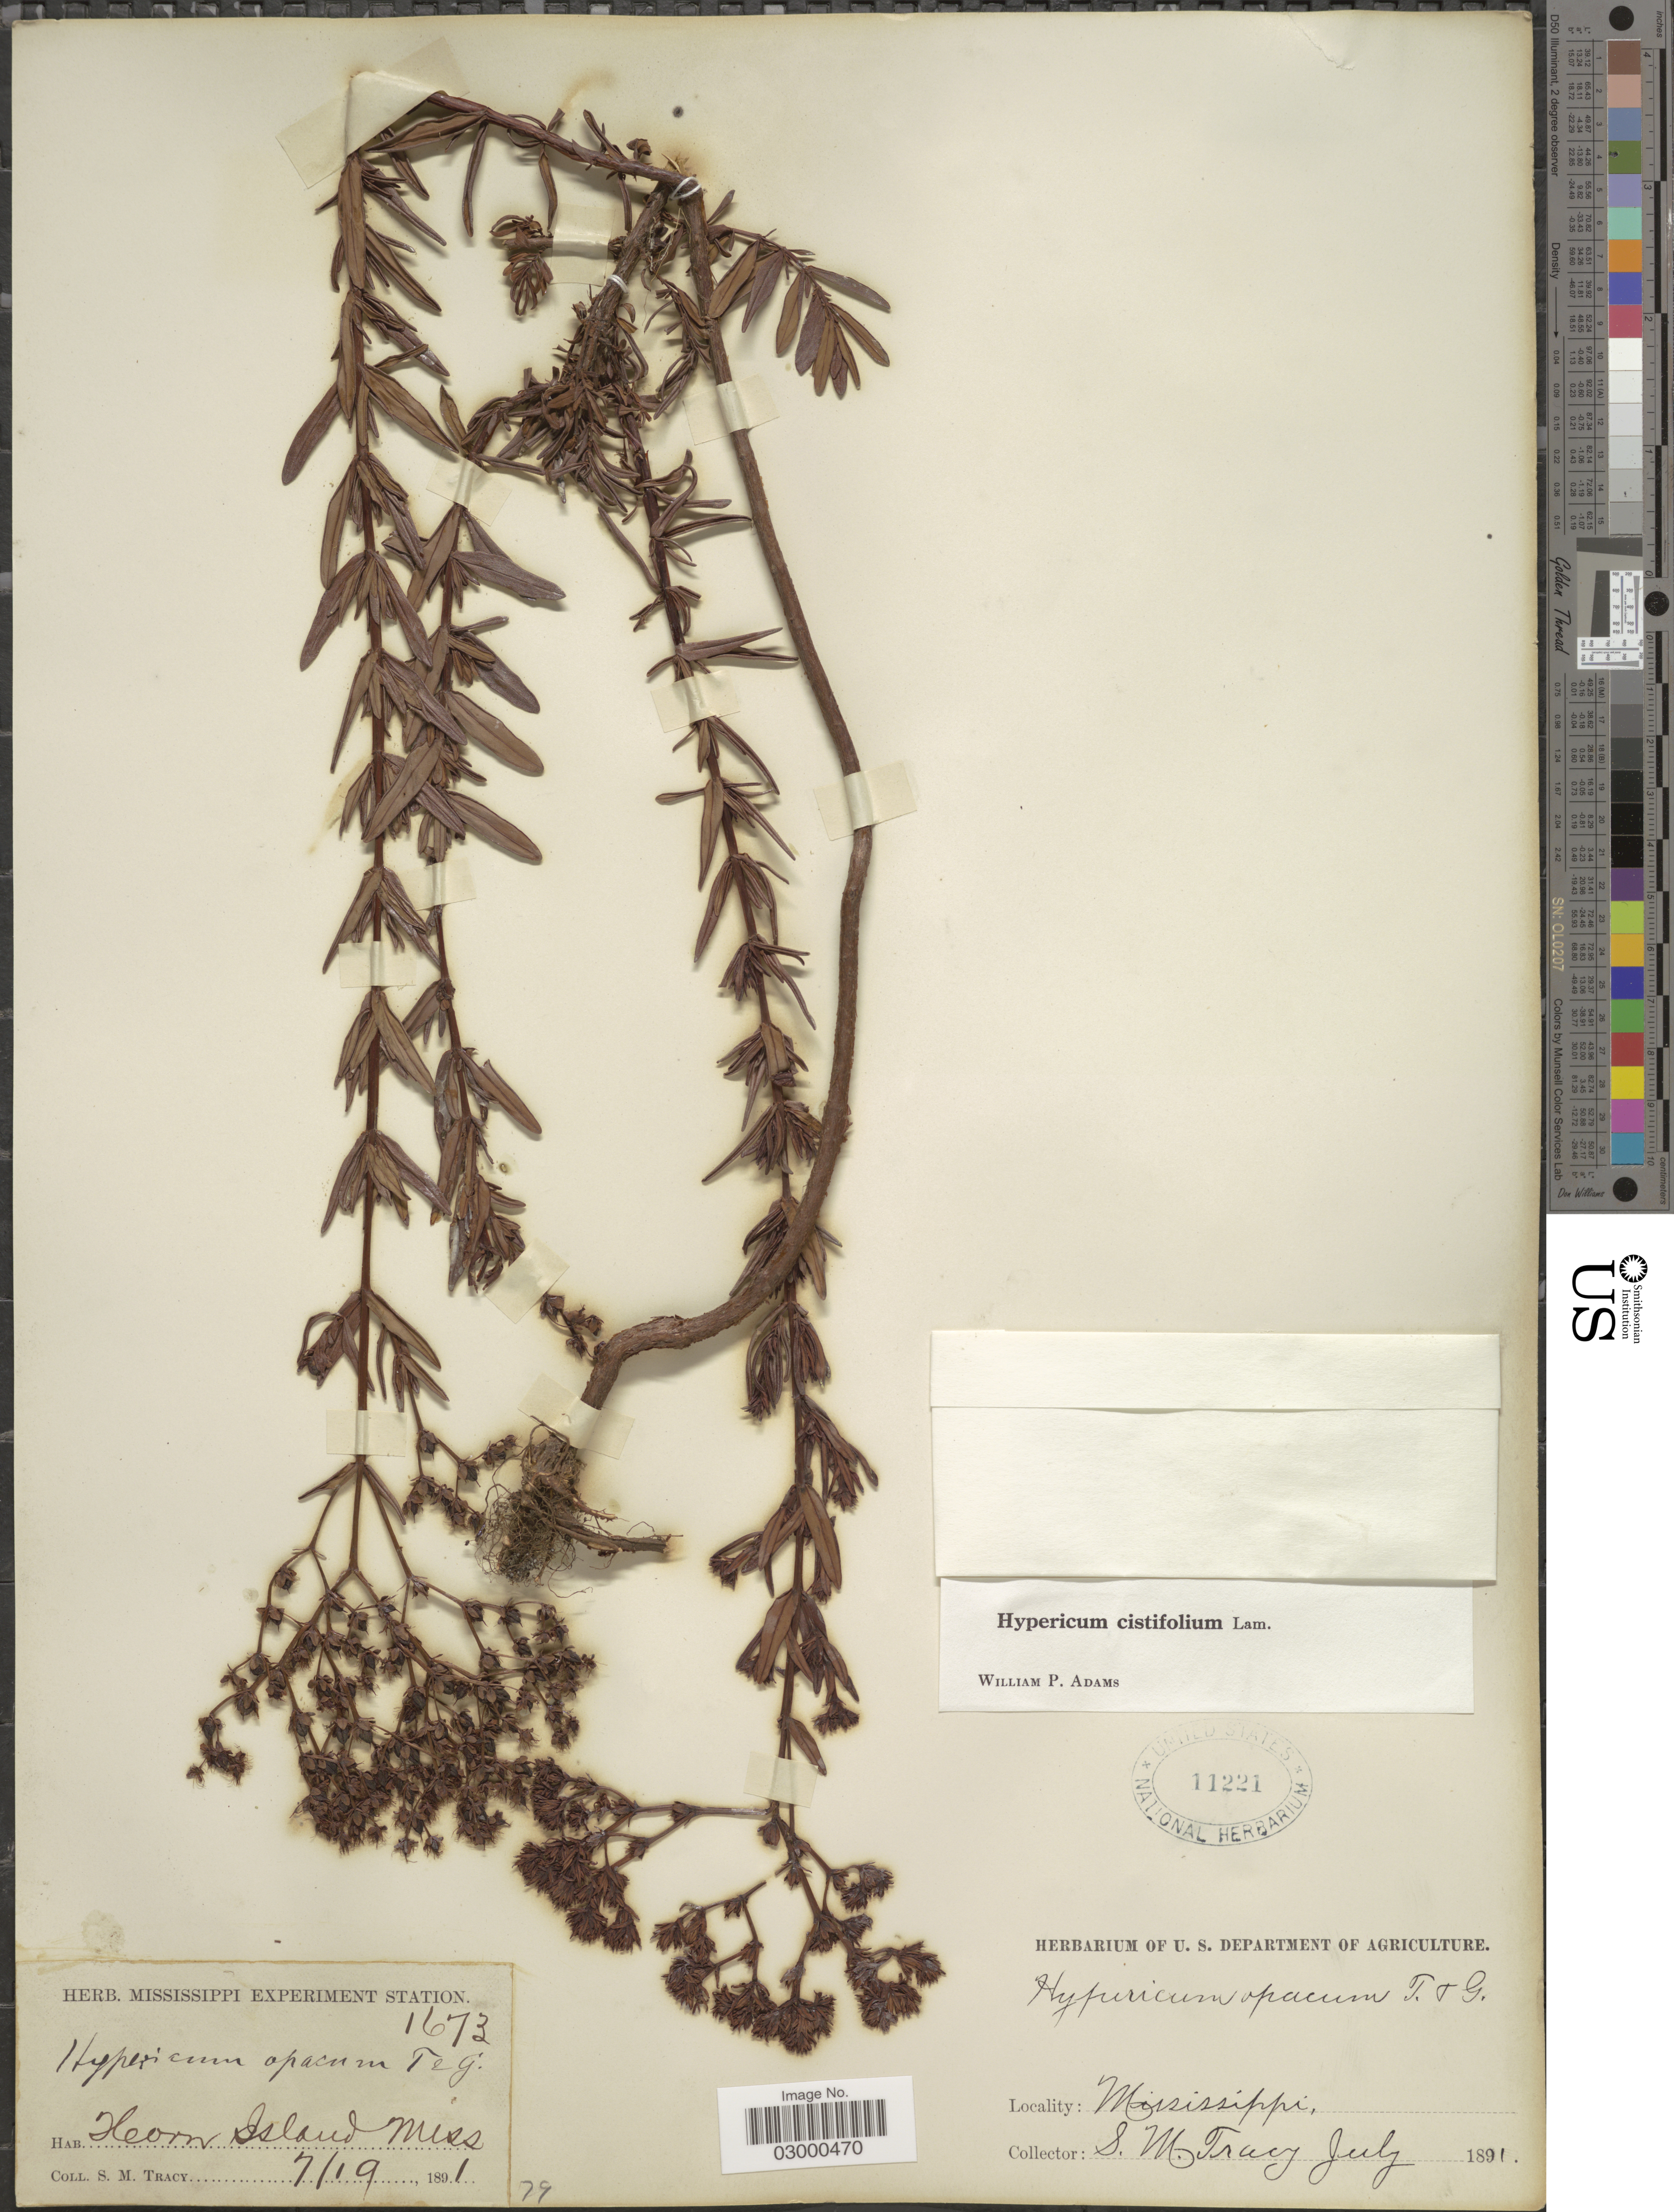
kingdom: Plantae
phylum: Tracheophyta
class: Magnoliopsida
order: Malpighiales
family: Hypericaceae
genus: Hypericum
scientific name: Hypericum cistifolium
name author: Lam.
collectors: S. M. Tracy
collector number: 1673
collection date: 1891-07-19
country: United States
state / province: Mississippi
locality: Horn Island.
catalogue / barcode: US 11221